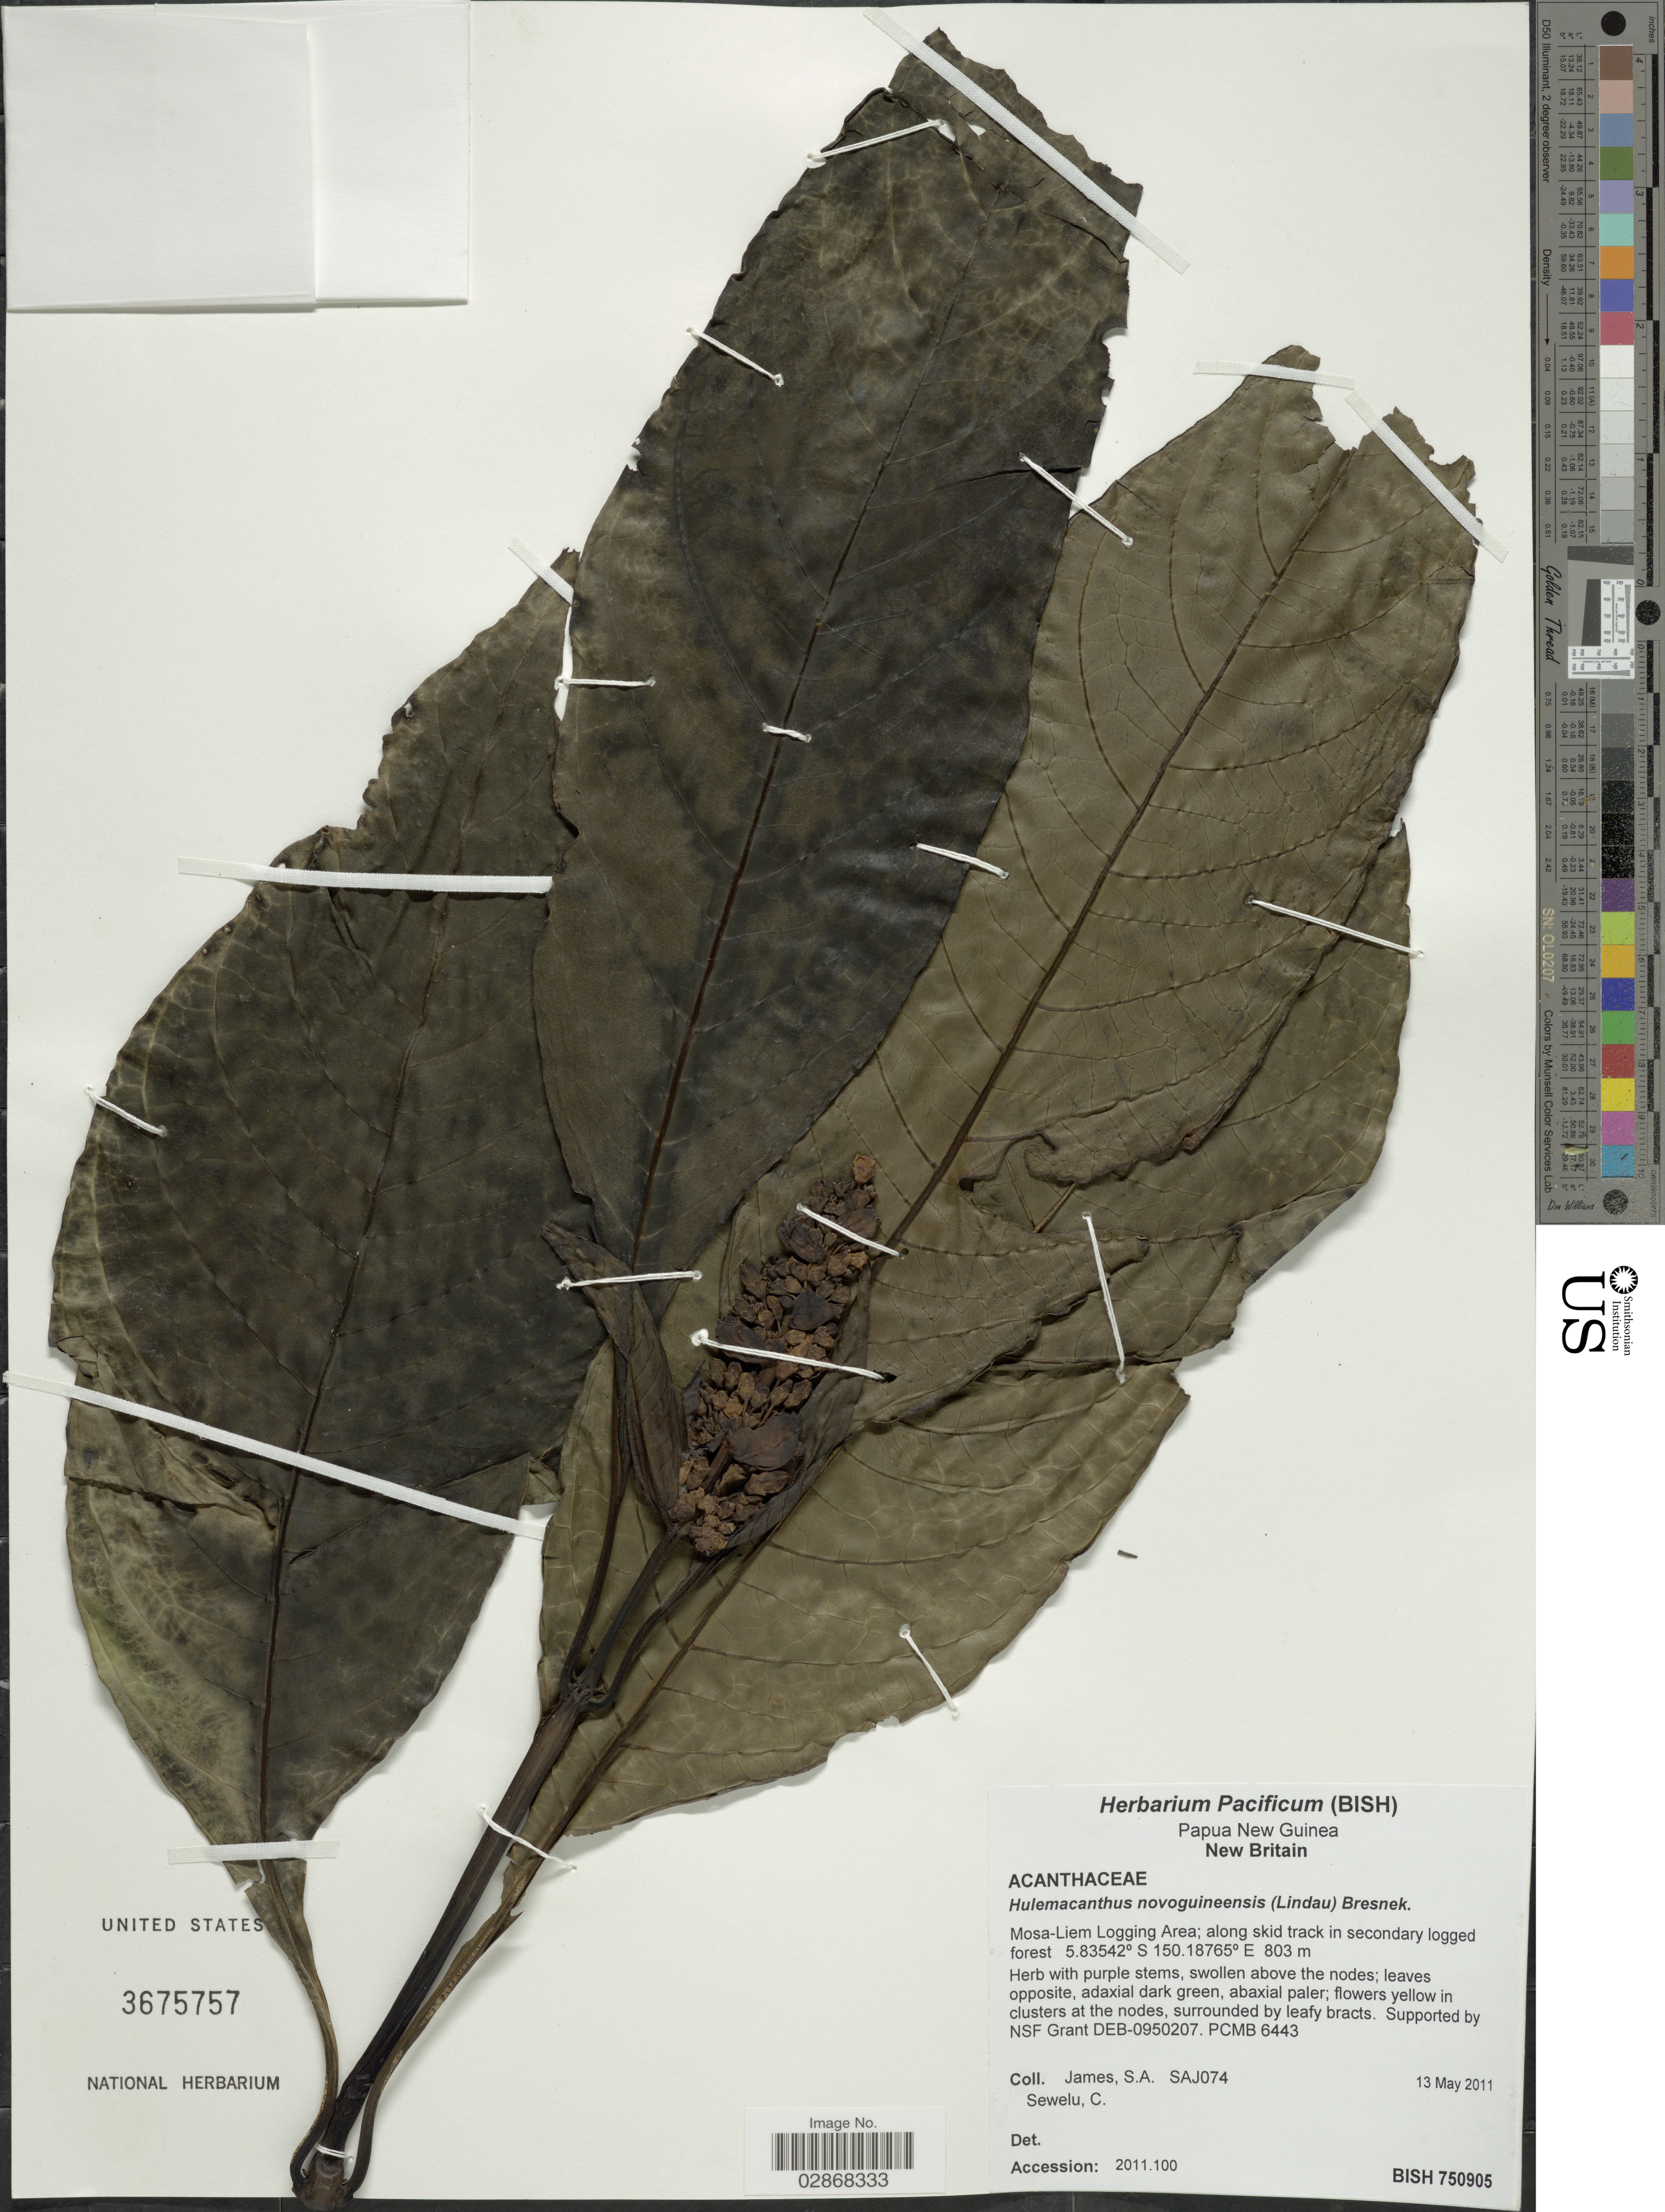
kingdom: Plantae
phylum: Tracheophyta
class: Magnoliopsida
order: Lamiales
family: Acanthaceae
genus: Hulemacanthus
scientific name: Hulemacanthus novoguineensis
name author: (Lindau) Bremek.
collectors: S. James & C. Sewelu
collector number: SAJ074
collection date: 2011-05-13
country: Papua New Guinea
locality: New Britain, Mosa-Liem Logging Area.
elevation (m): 803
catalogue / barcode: US 3675757